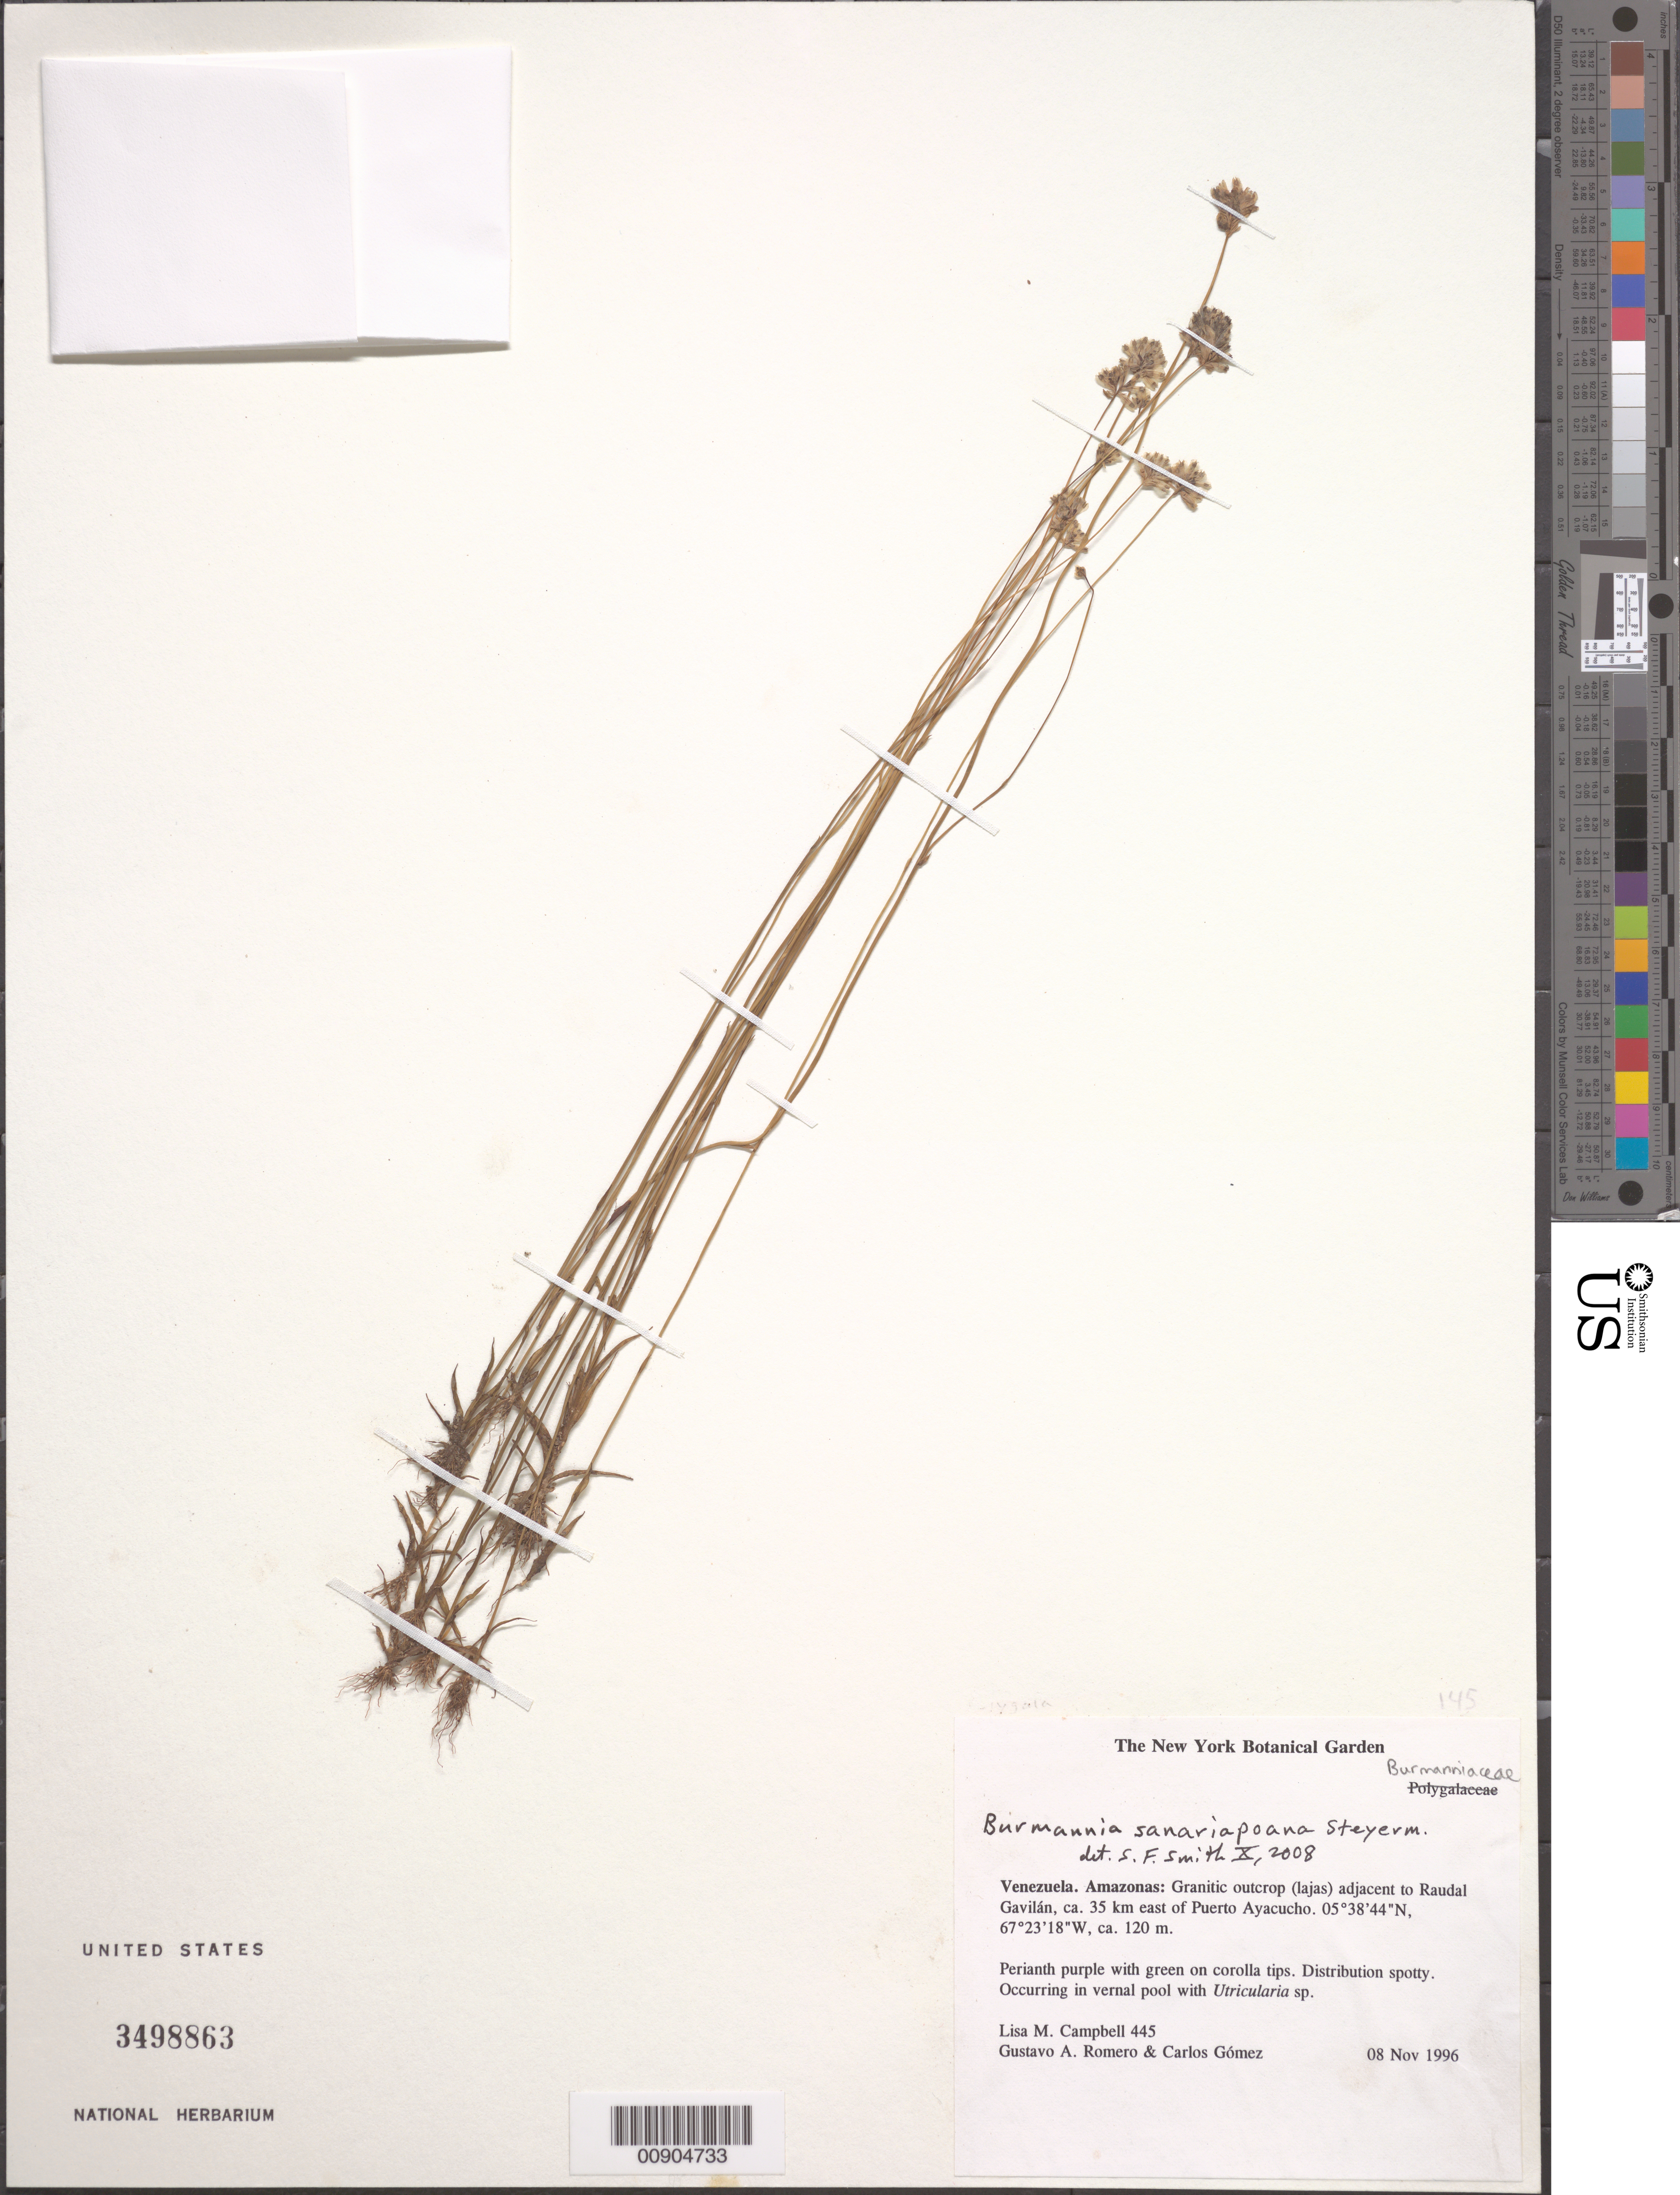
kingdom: Plantae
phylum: Tracheophyta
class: Liliopsida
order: Dioscoreales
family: Burmanniaceae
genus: Burmannia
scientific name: Burmannia sanariapoana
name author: Steyerm.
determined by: Smith, Stephen F., (US), NMNH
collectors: L. M. Campbell, G. A. Romero & C. Gómez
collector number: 445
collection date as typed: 8-Nov-96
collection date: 1996-11-08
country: Venezuela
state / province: Amazonas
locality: Raudal Gavilán, ca. 35 km E of Puerto Ayacucho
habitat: In vernal pool with Utricularia sp.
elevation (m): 120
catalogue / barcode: US 3498863